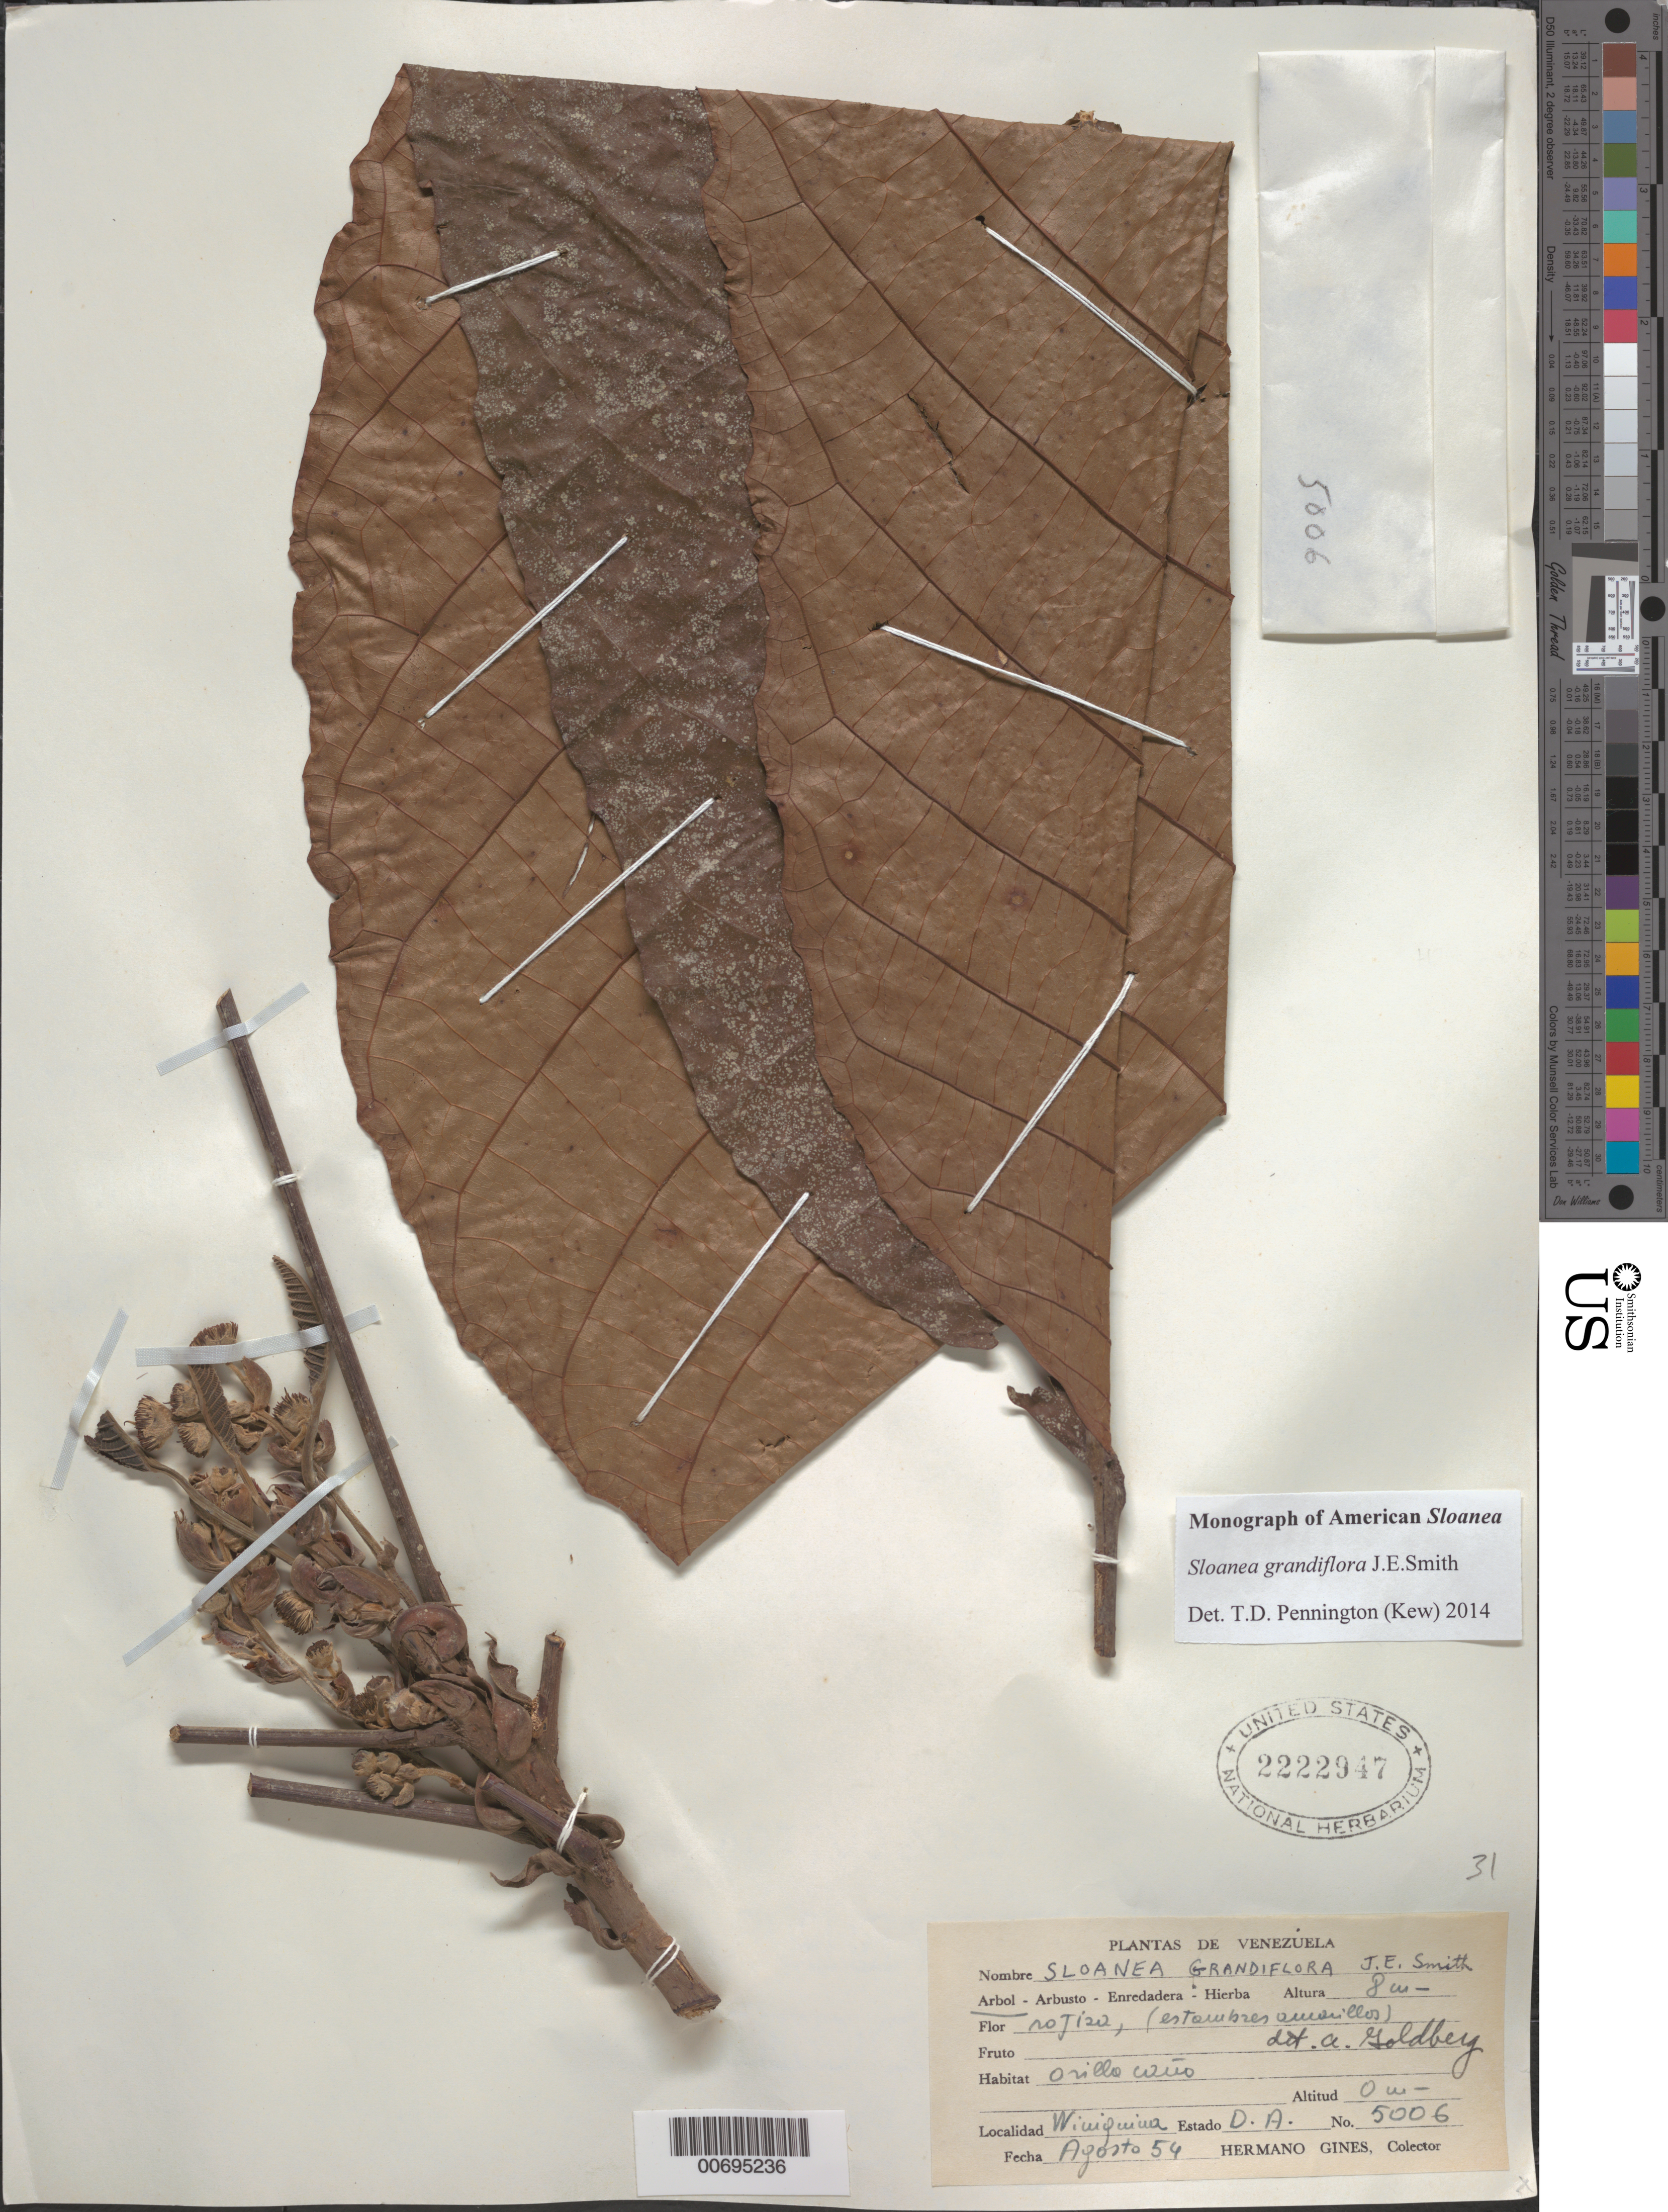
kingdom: Plantae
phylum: Tracheophyta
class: Magnoliopsida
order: Oxalidales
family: Elaeocarpaceae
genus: Sloanea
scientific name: Sloanea grandiflora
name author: Sm.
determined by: Pennington, T. D., (K)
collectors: H. Gines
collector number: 5006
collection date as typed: Aug-54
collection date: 1954-08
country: Venezuela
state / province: Delta Amacuro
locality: C. Wiuiquina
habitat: Orilla caño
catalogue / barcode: US 2222947